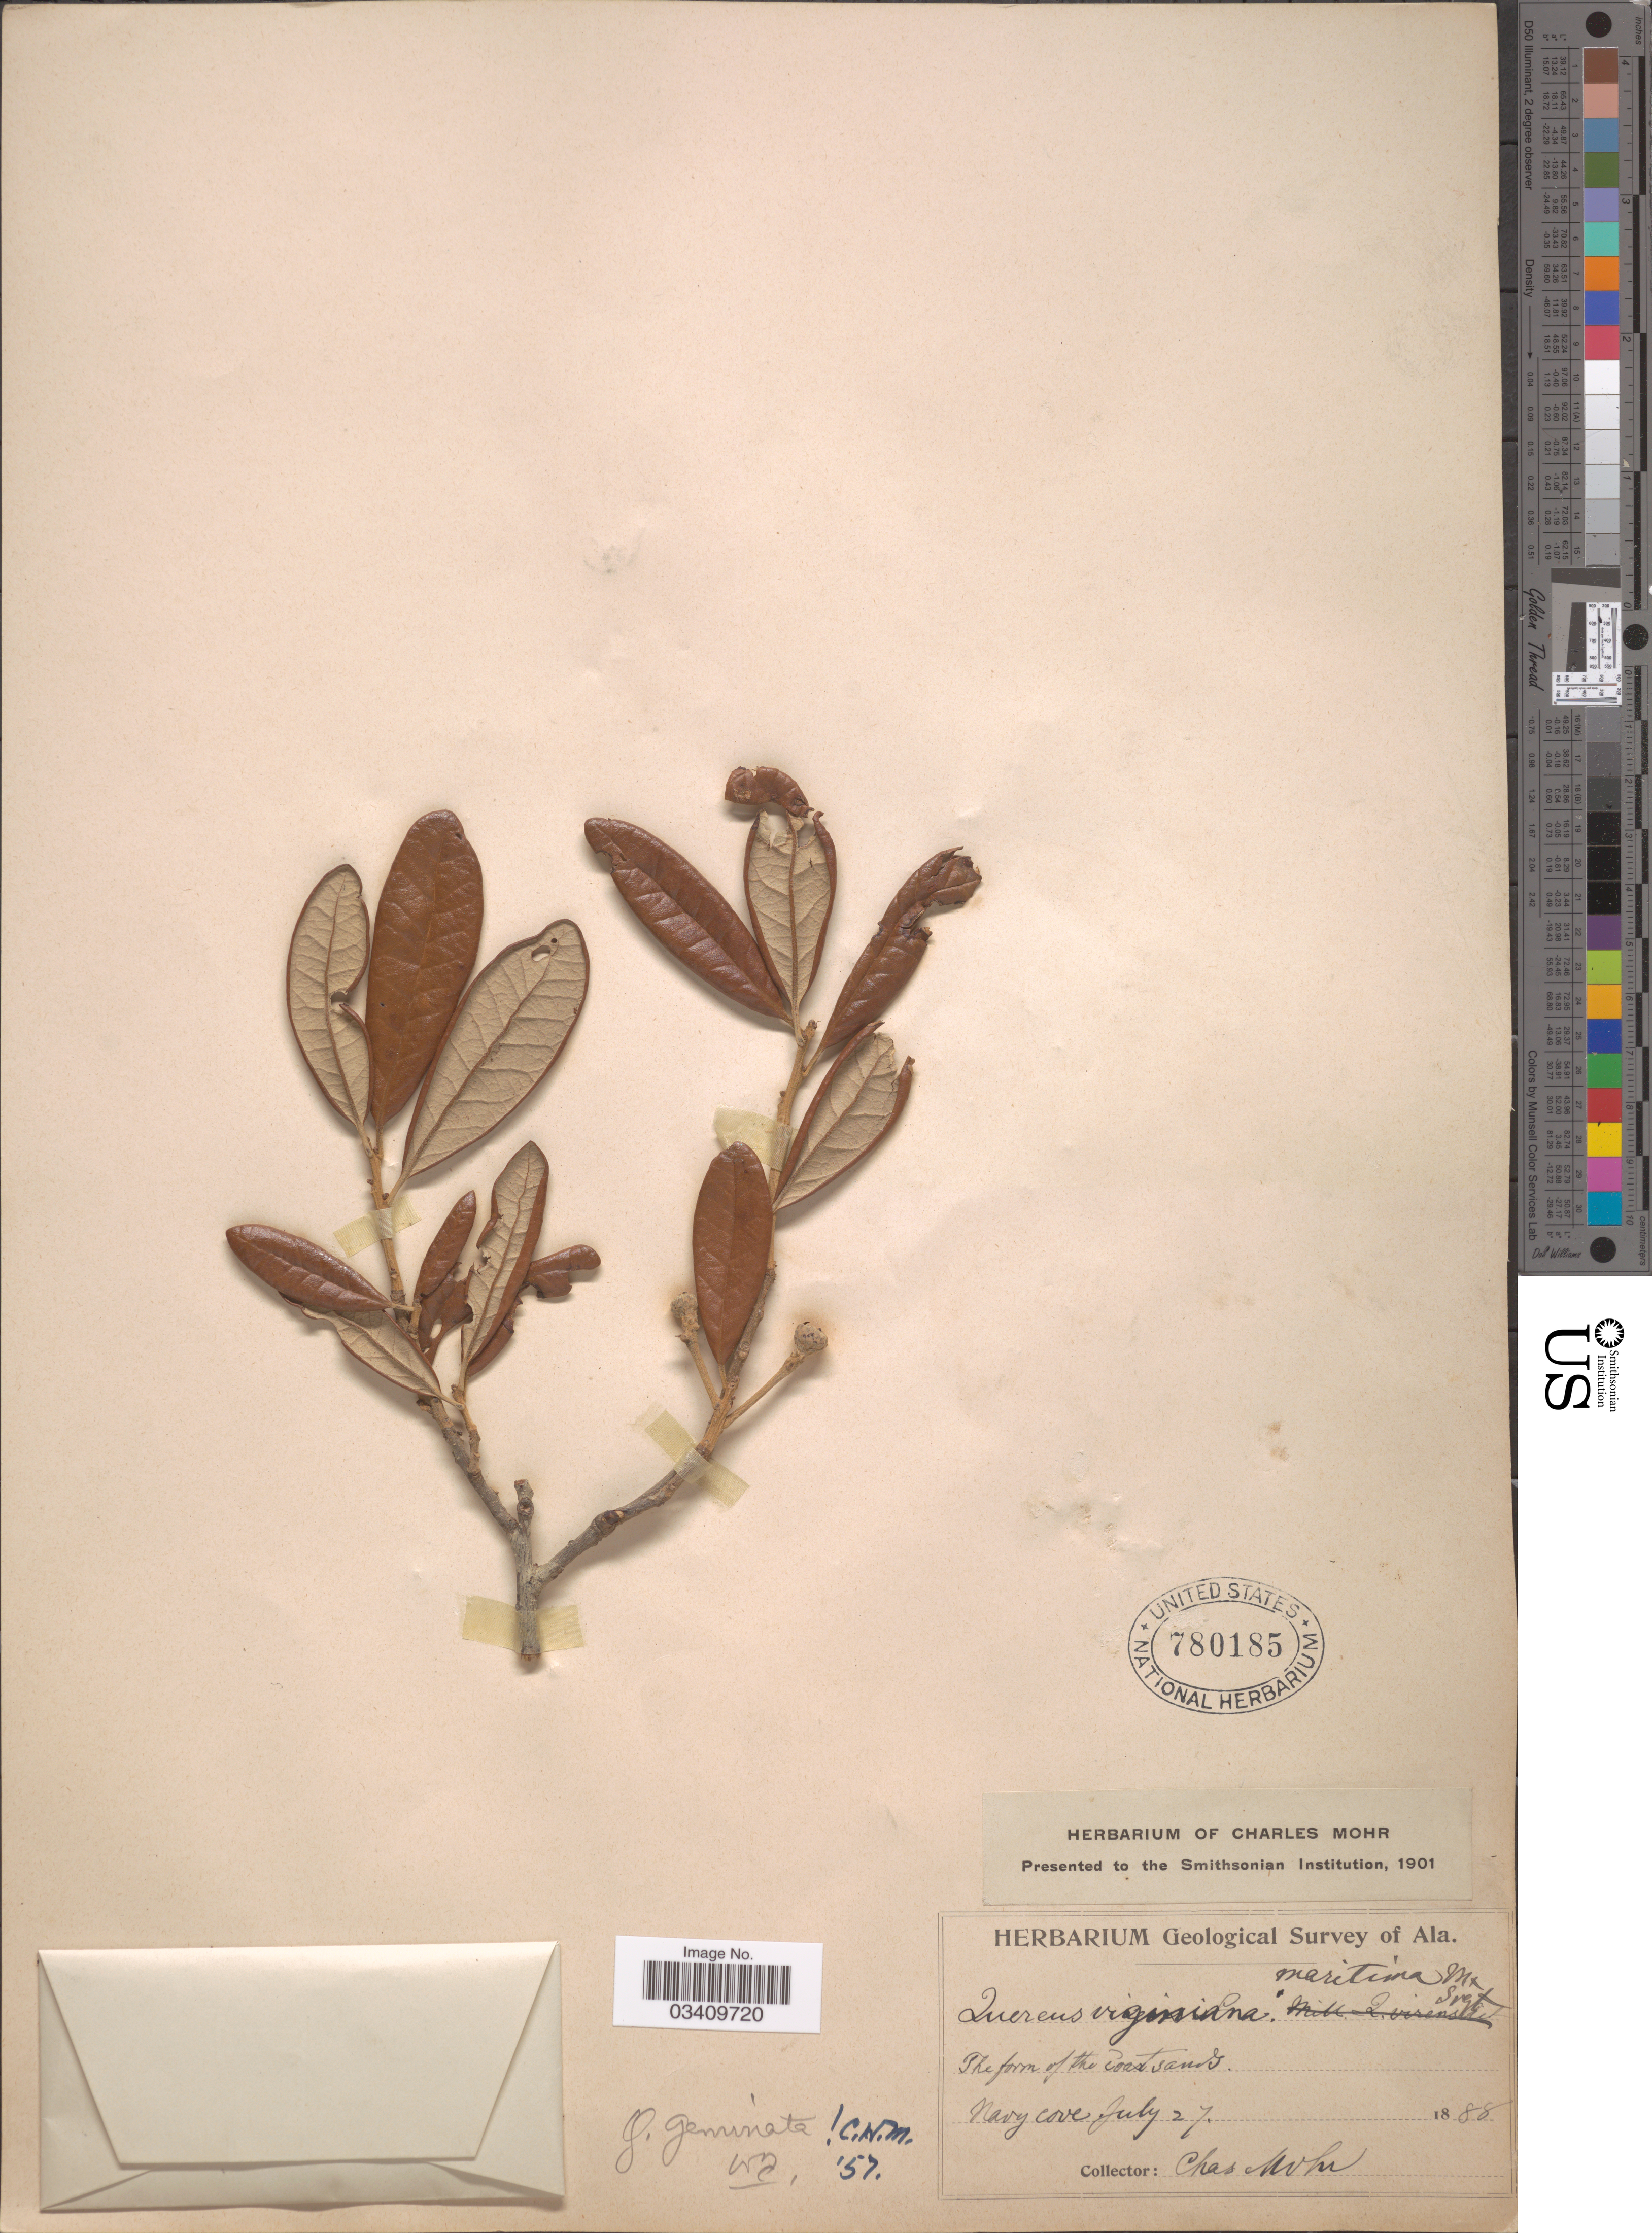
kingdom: Plantae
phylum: Tracheophyta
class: Magnoliopsida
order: Fagales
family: Fagaceae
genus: Quercus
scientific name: Quercus virginiana var. maritima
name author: (Michx.) Sarg.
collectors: Mohr, C. T. (herbarium)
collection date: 1888-07-27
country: United States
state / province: Alabama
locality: Navy Cove.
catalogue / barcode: US 780185